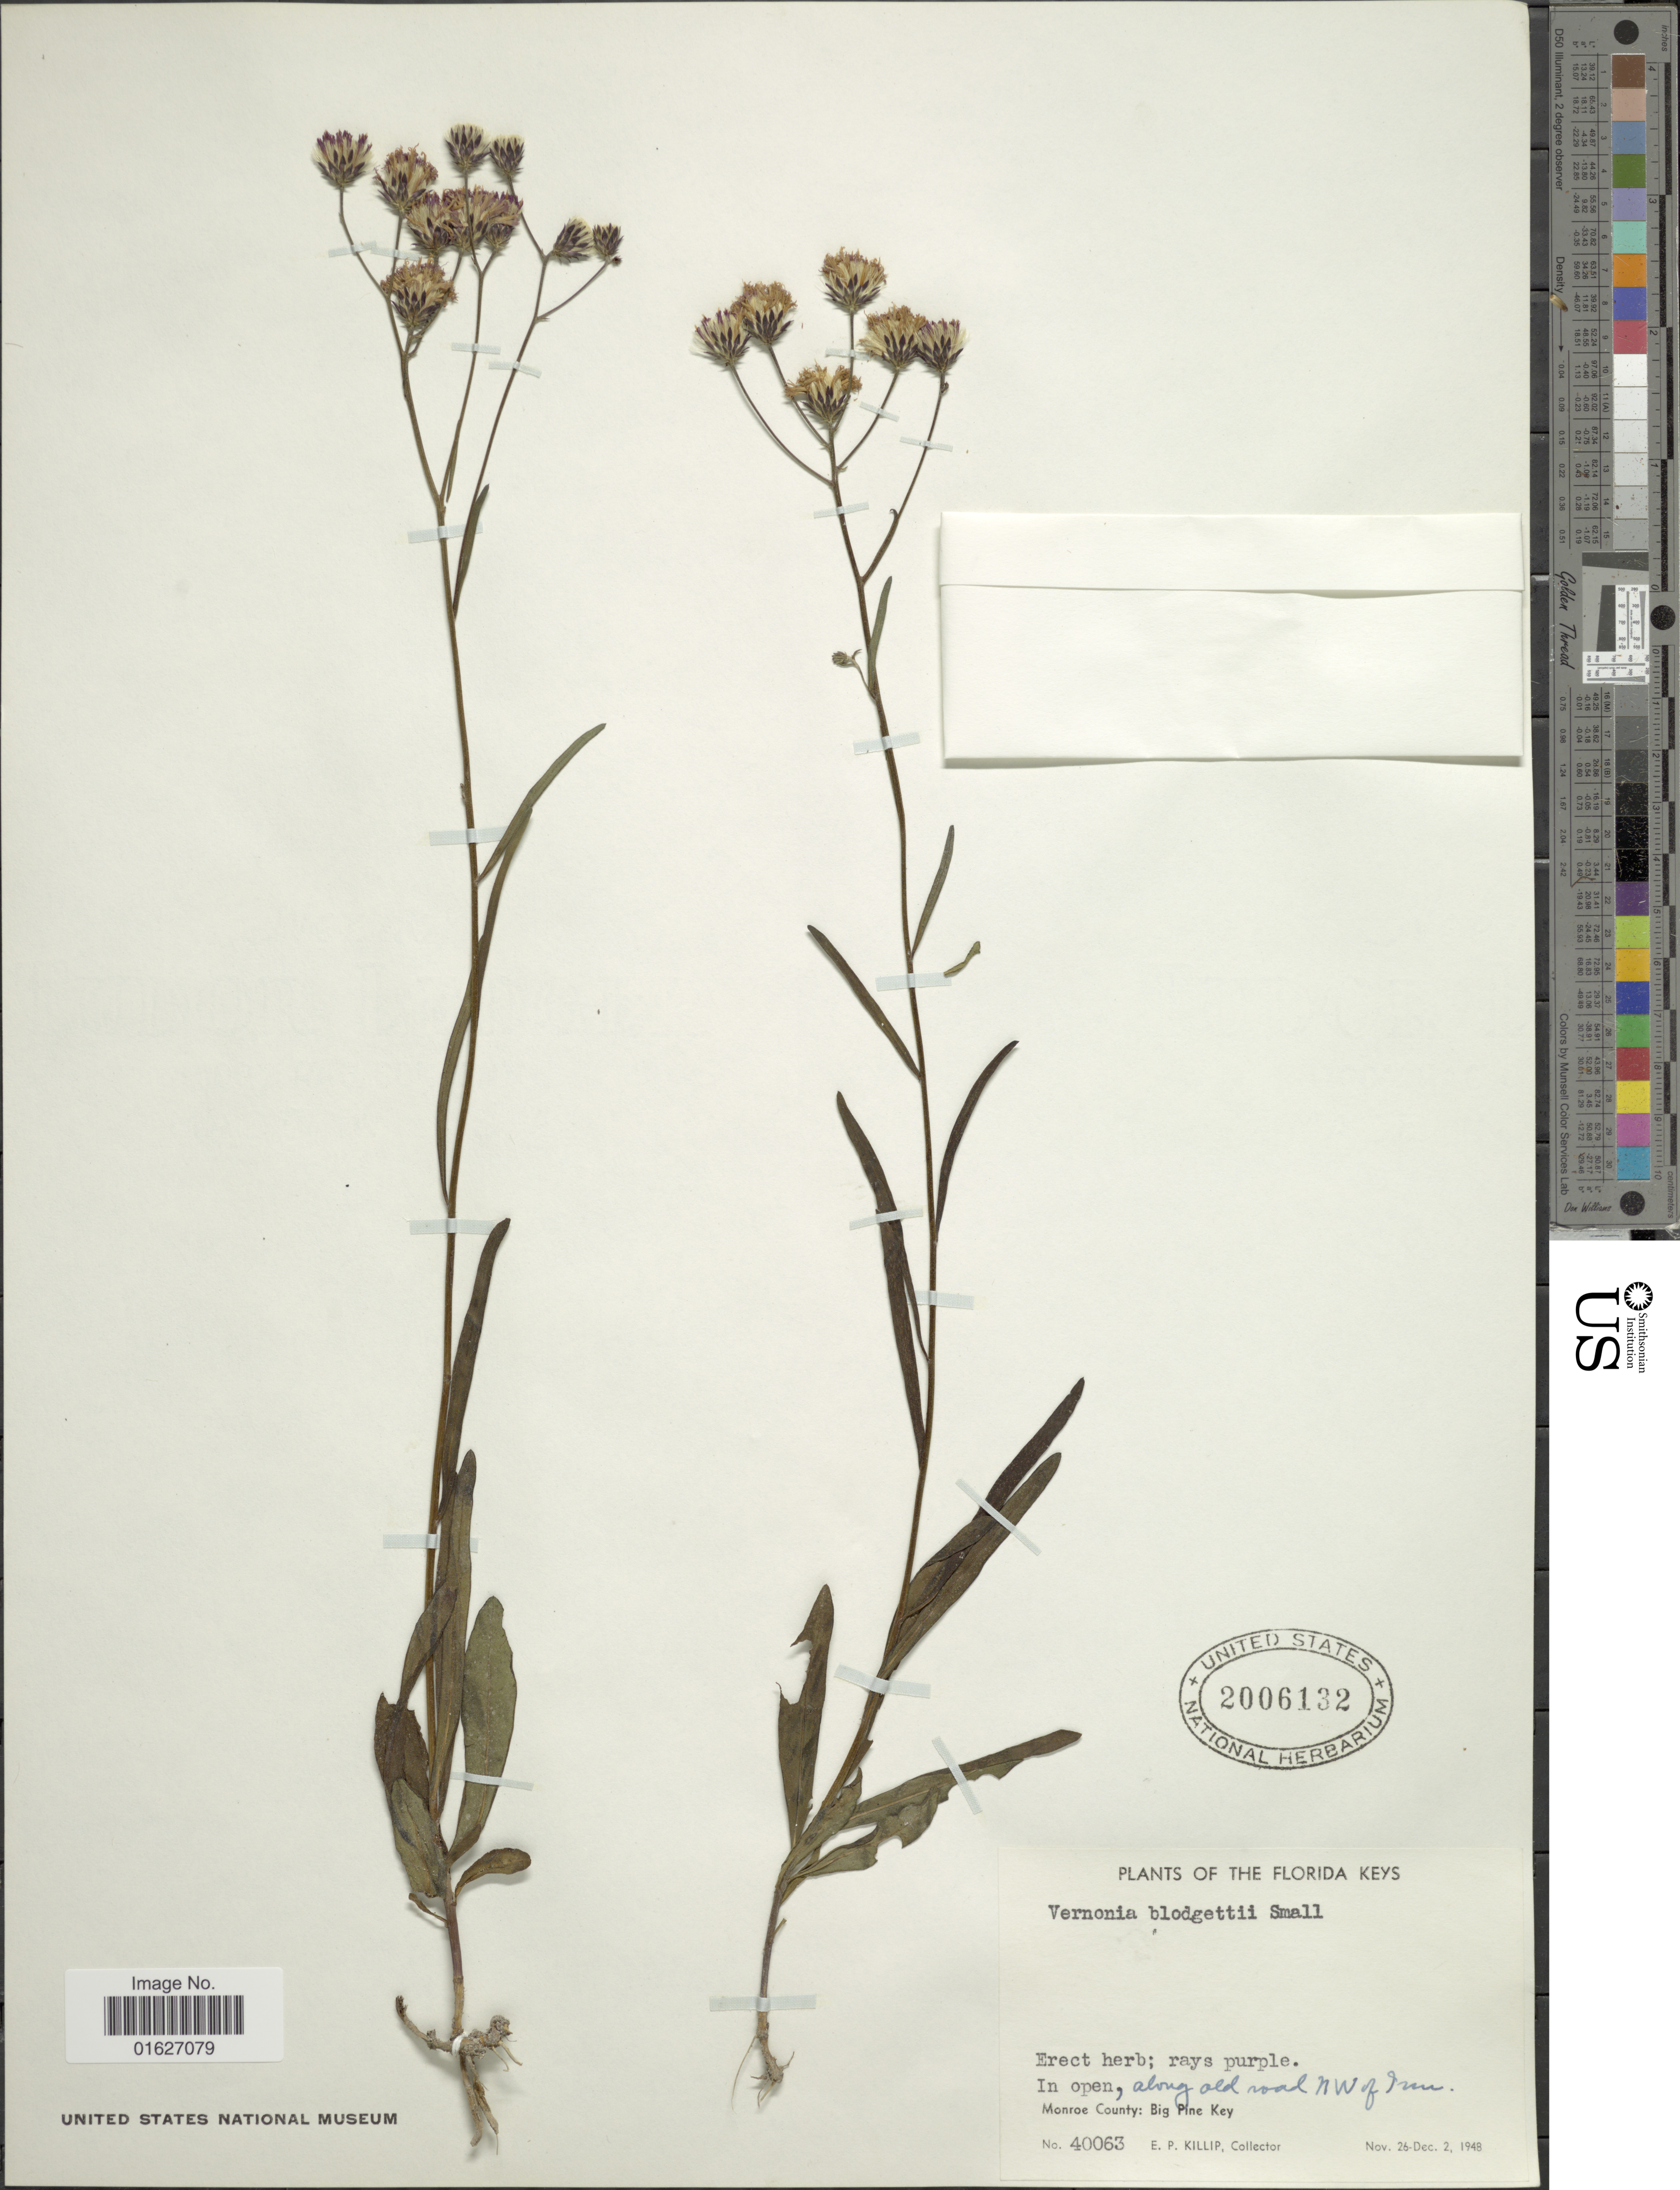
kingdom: Plantae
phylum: Tracheophyta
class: Magnoliopsida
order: Asterales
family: Asteraceae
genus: Vernonia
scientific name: Vernonia blodgettii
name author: Small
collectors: E. P. Killip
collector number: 40063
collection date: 1948-11-26/1948-12-02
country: United States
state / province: Florida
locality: Floriday Keys, in open, along old road NW of Inn, Monroe Co,: Big Pine Key.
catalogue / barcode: US 2006132